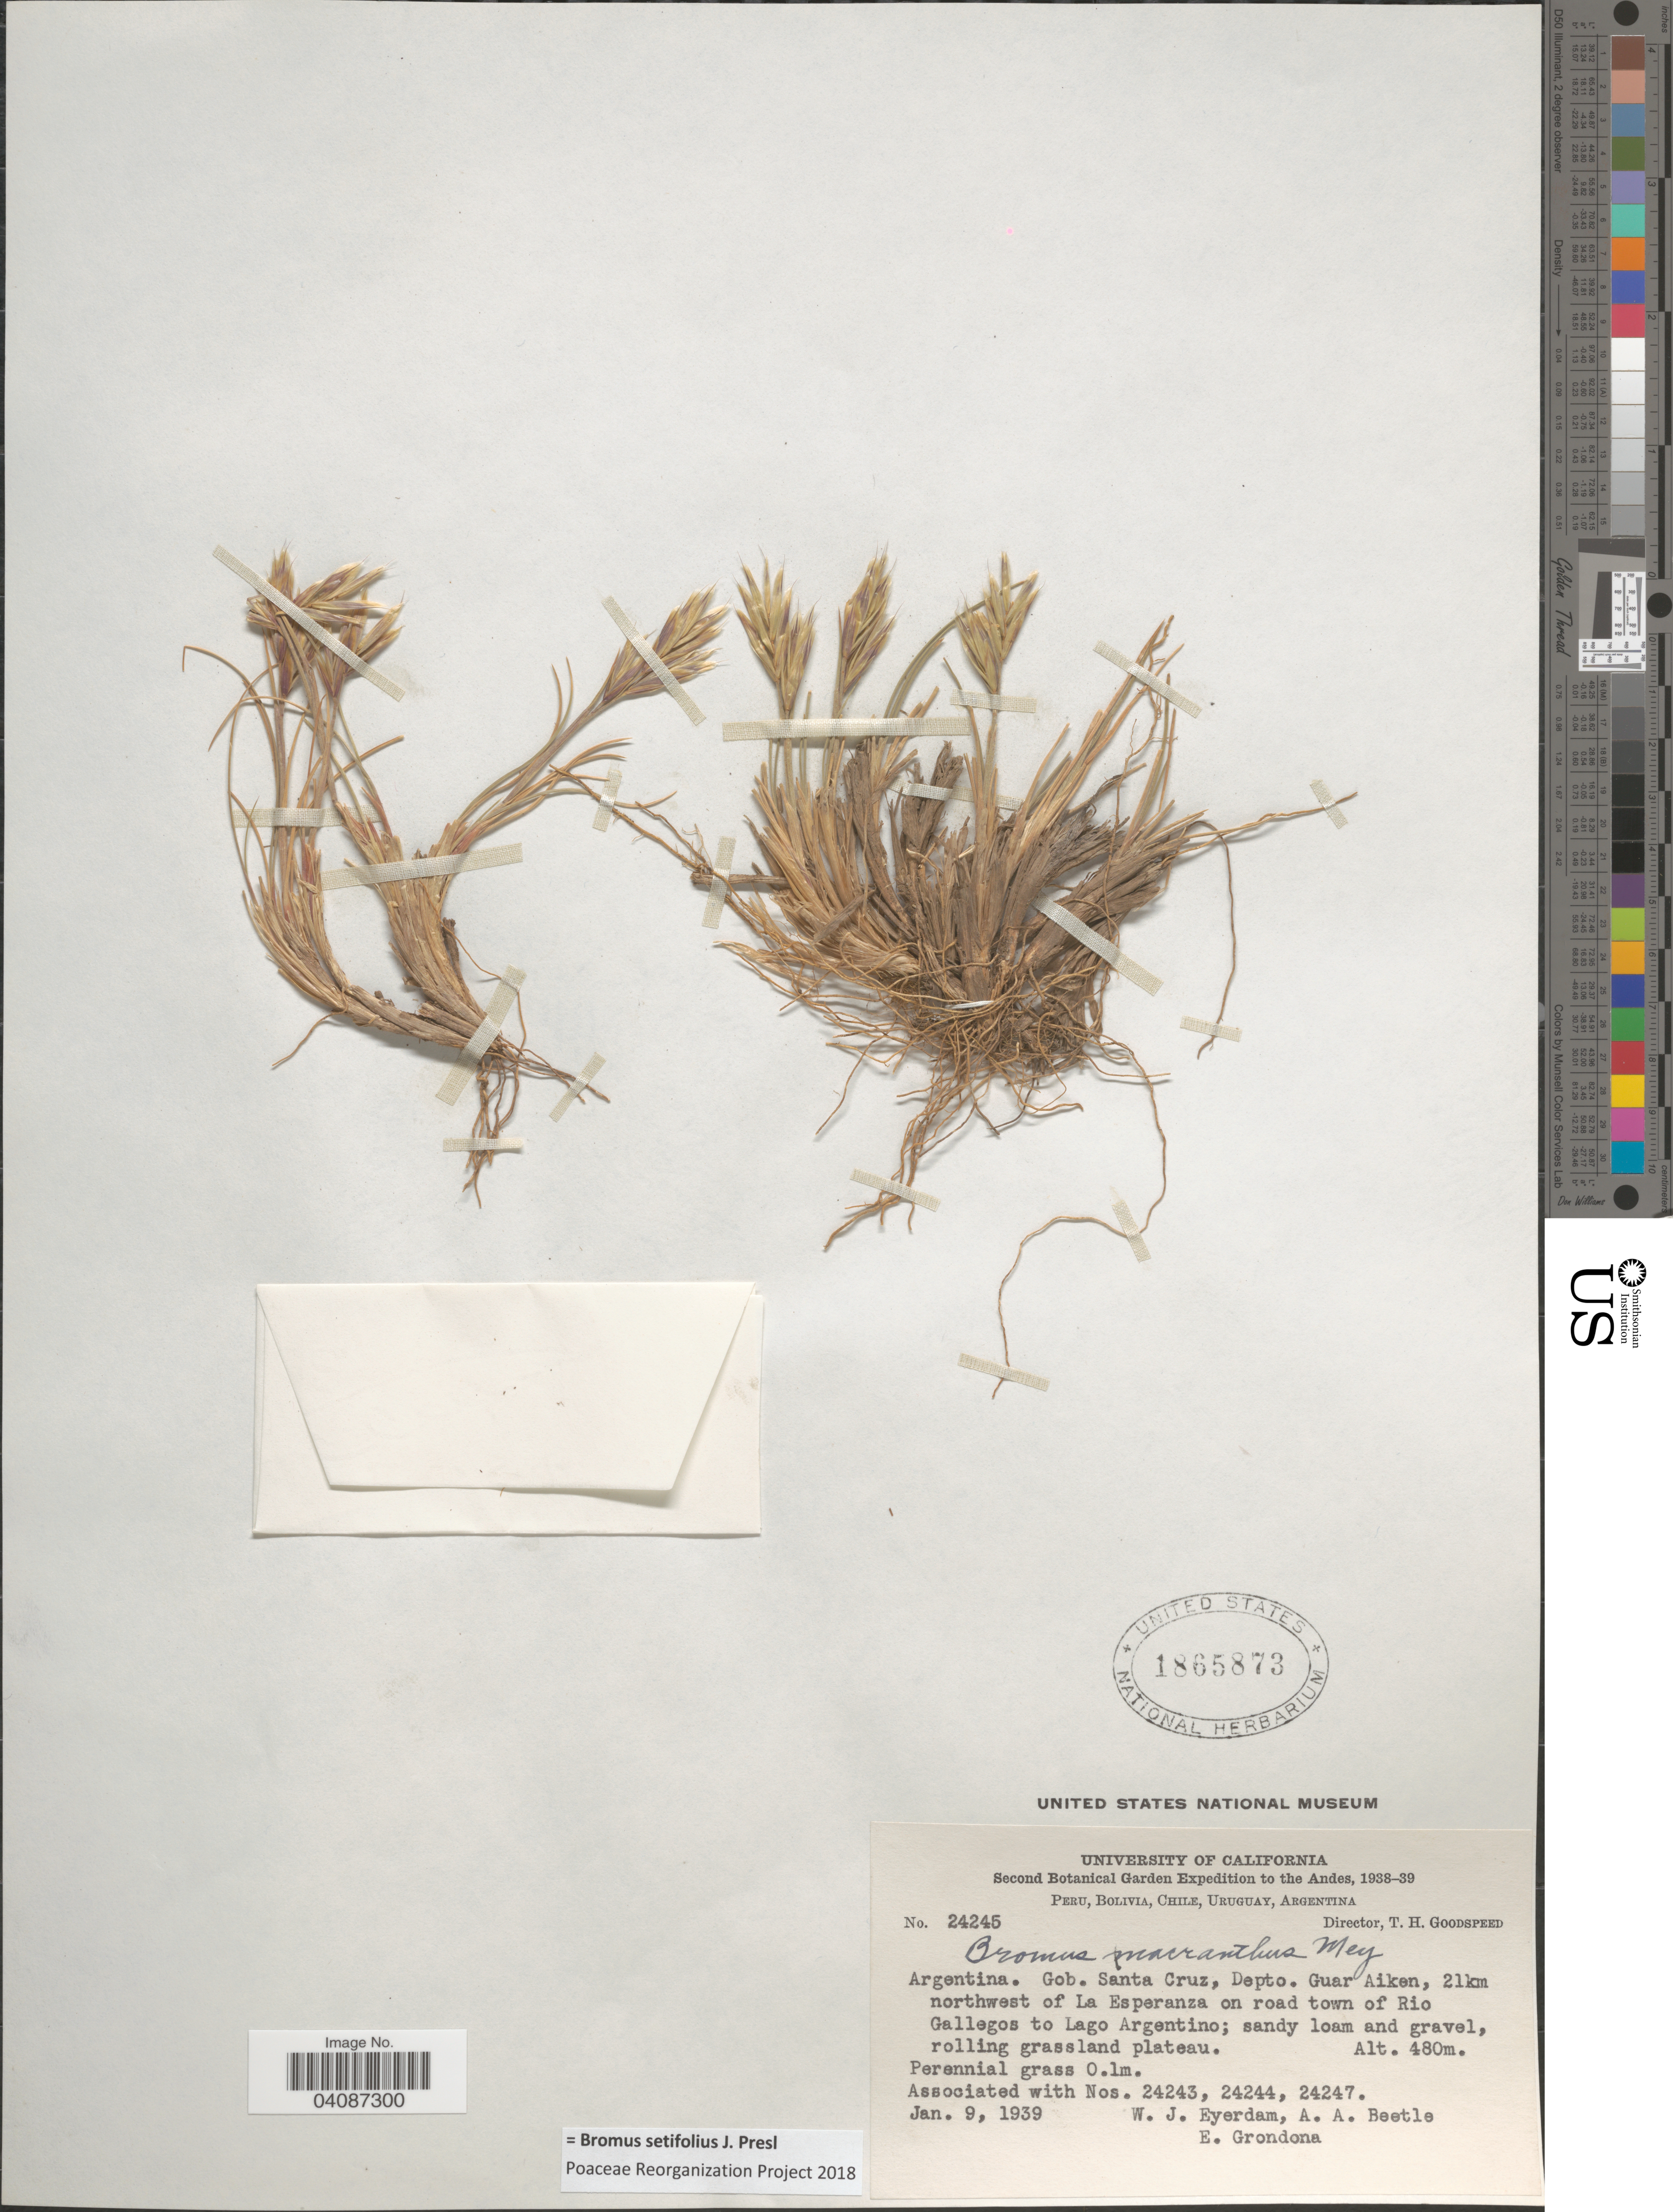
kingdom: Plantae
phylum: Tracheophyta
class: Liliopsida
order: Poales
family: Poaceae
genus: Bromus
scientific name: Bromus setifolius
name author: J. Presl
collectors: W. J. Eyerdam, A. A. Beetle & E. Grondona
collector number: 24245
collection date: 1939-01-09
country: Argentina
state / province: Santa Cruz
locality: Gob. Santa Cruz, Depto. Guar Aiken, 21km northwest of La Esperanza on road town of Rio Gallegos to Lago Argentino.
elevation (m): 480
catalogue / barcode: US 1865873